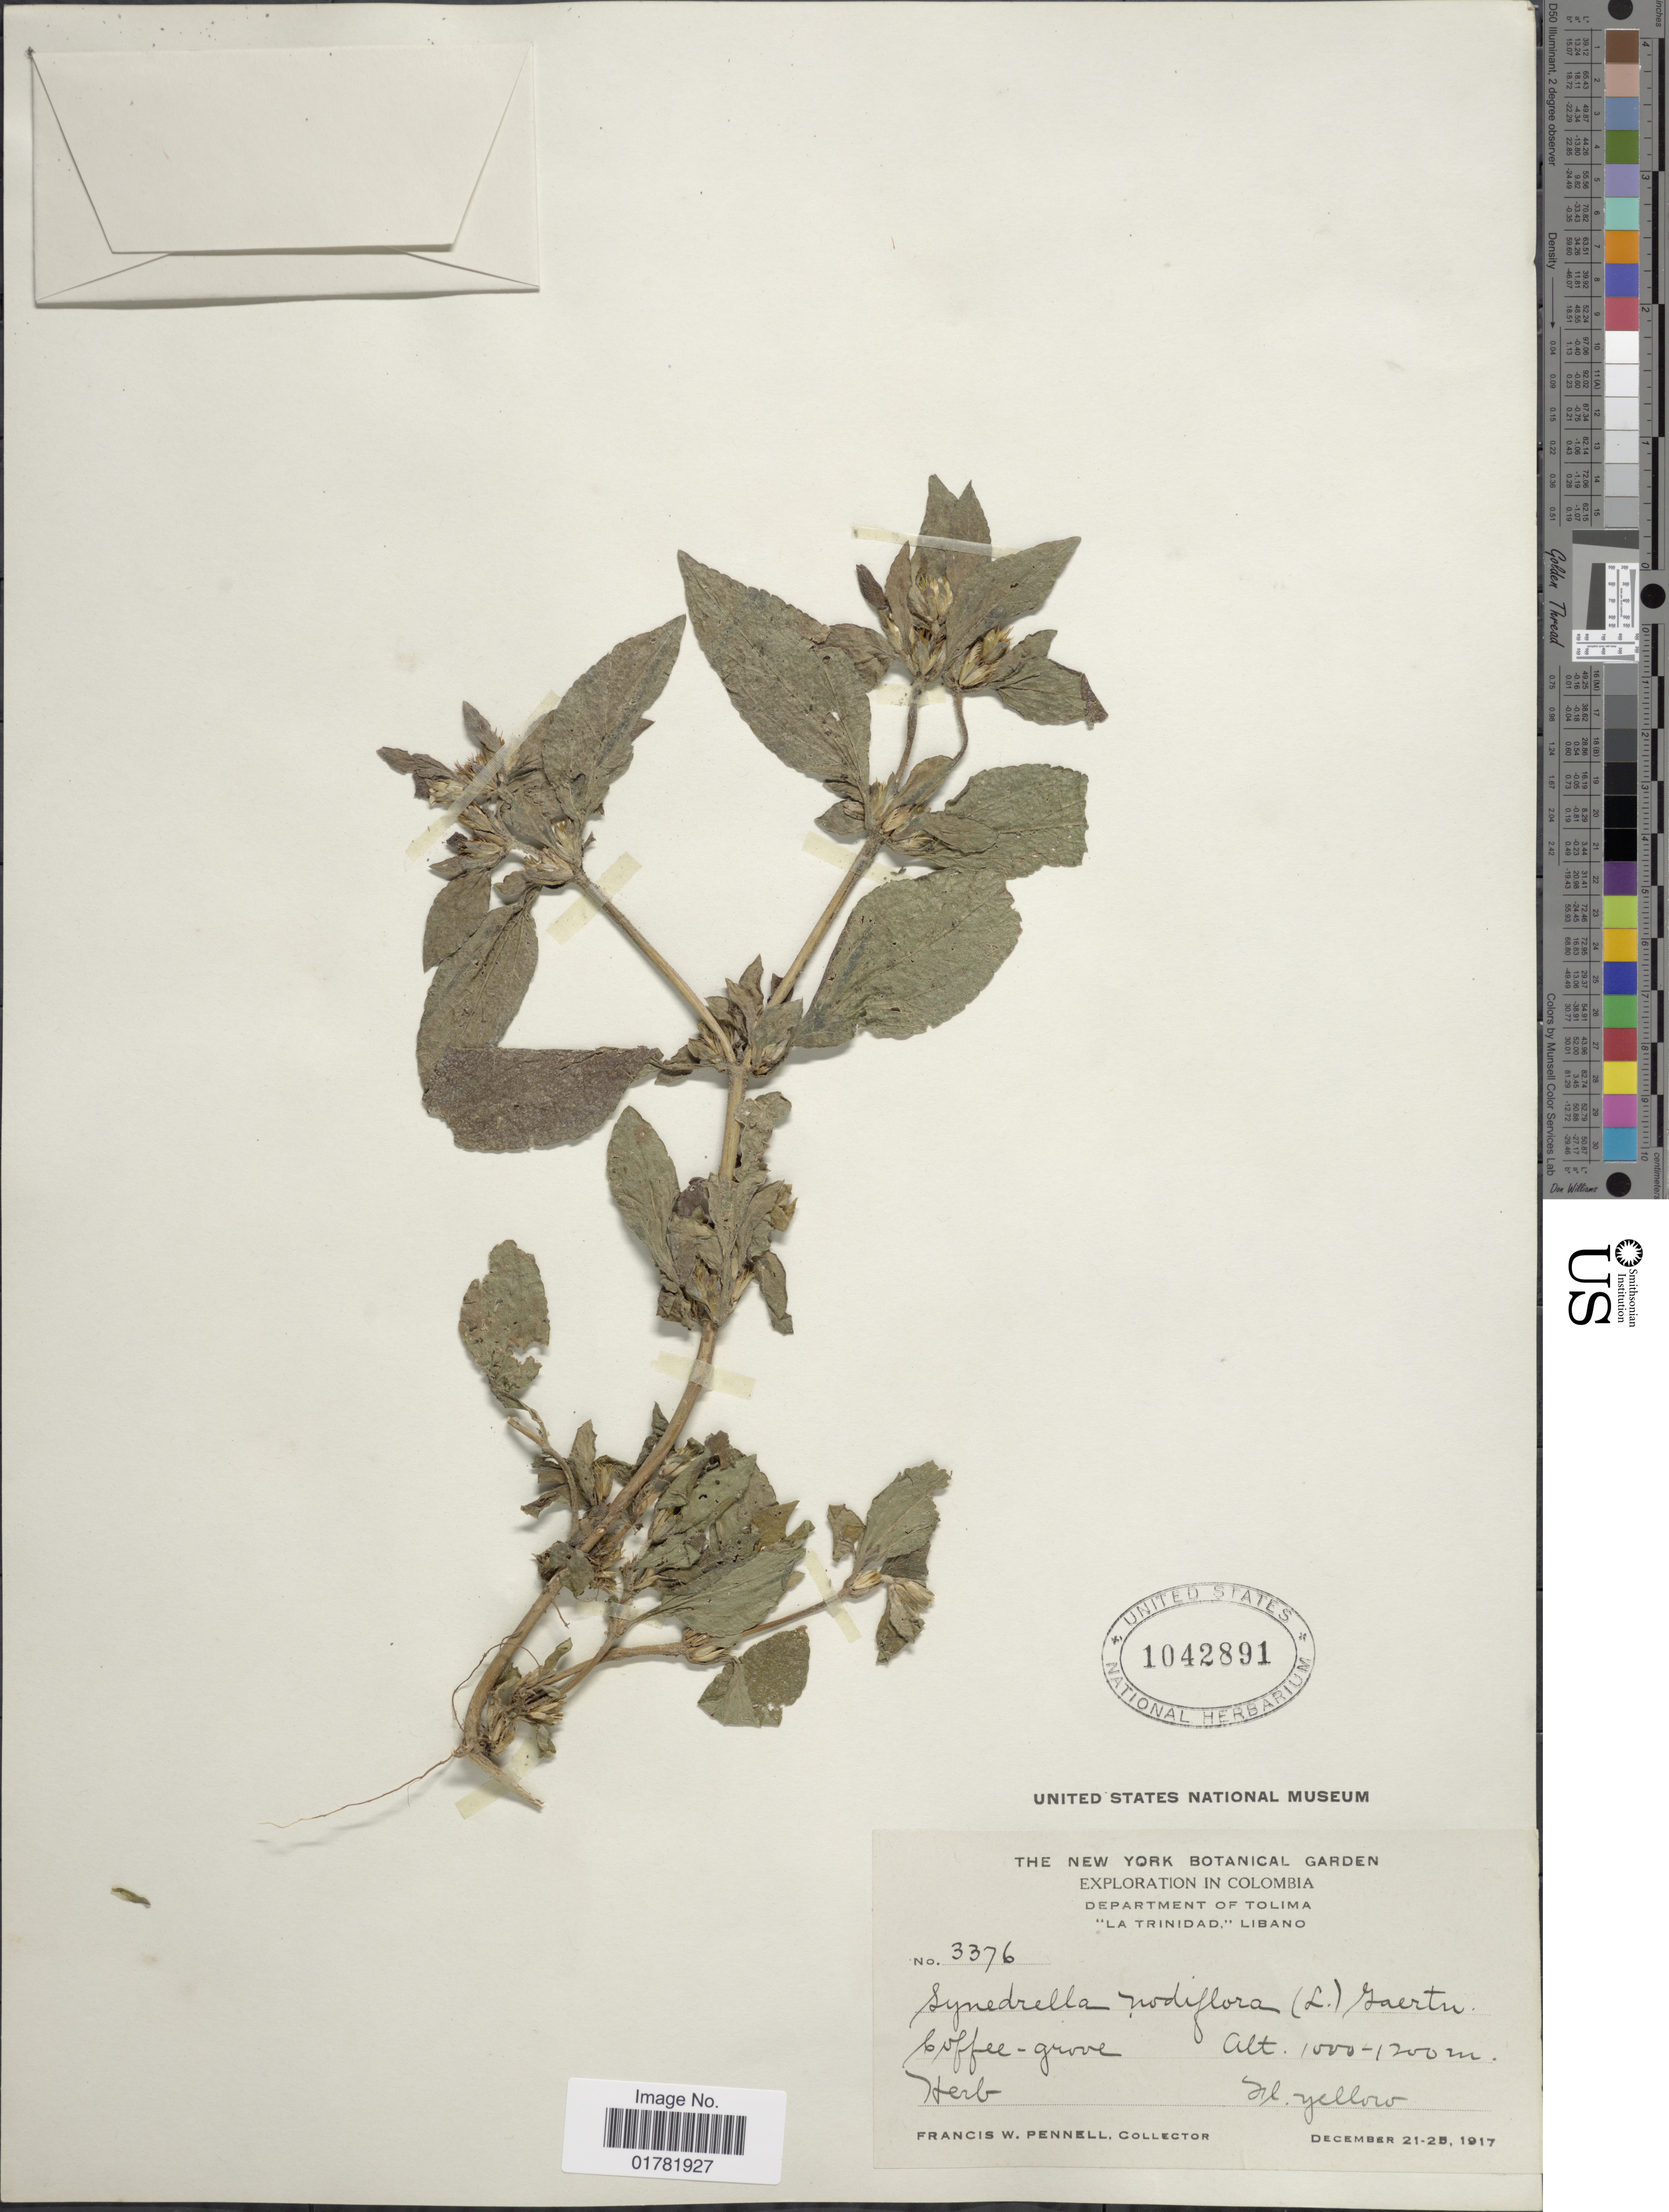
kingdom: Plantae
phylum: Tracheophyta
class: Magnoliopsida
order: Asterales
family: Asteraceae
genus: Synedrella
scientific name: Synedrella nodiflora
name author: (L.) Gaertn.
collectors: F. W. Pennell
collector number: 3376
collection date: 1917-12-21/1917-12-25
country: Colombia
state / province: Tolima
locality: Department of Tolima 'La Trinidad', Libano, Coffee-grove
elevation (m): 1000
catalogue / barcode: US 1042891